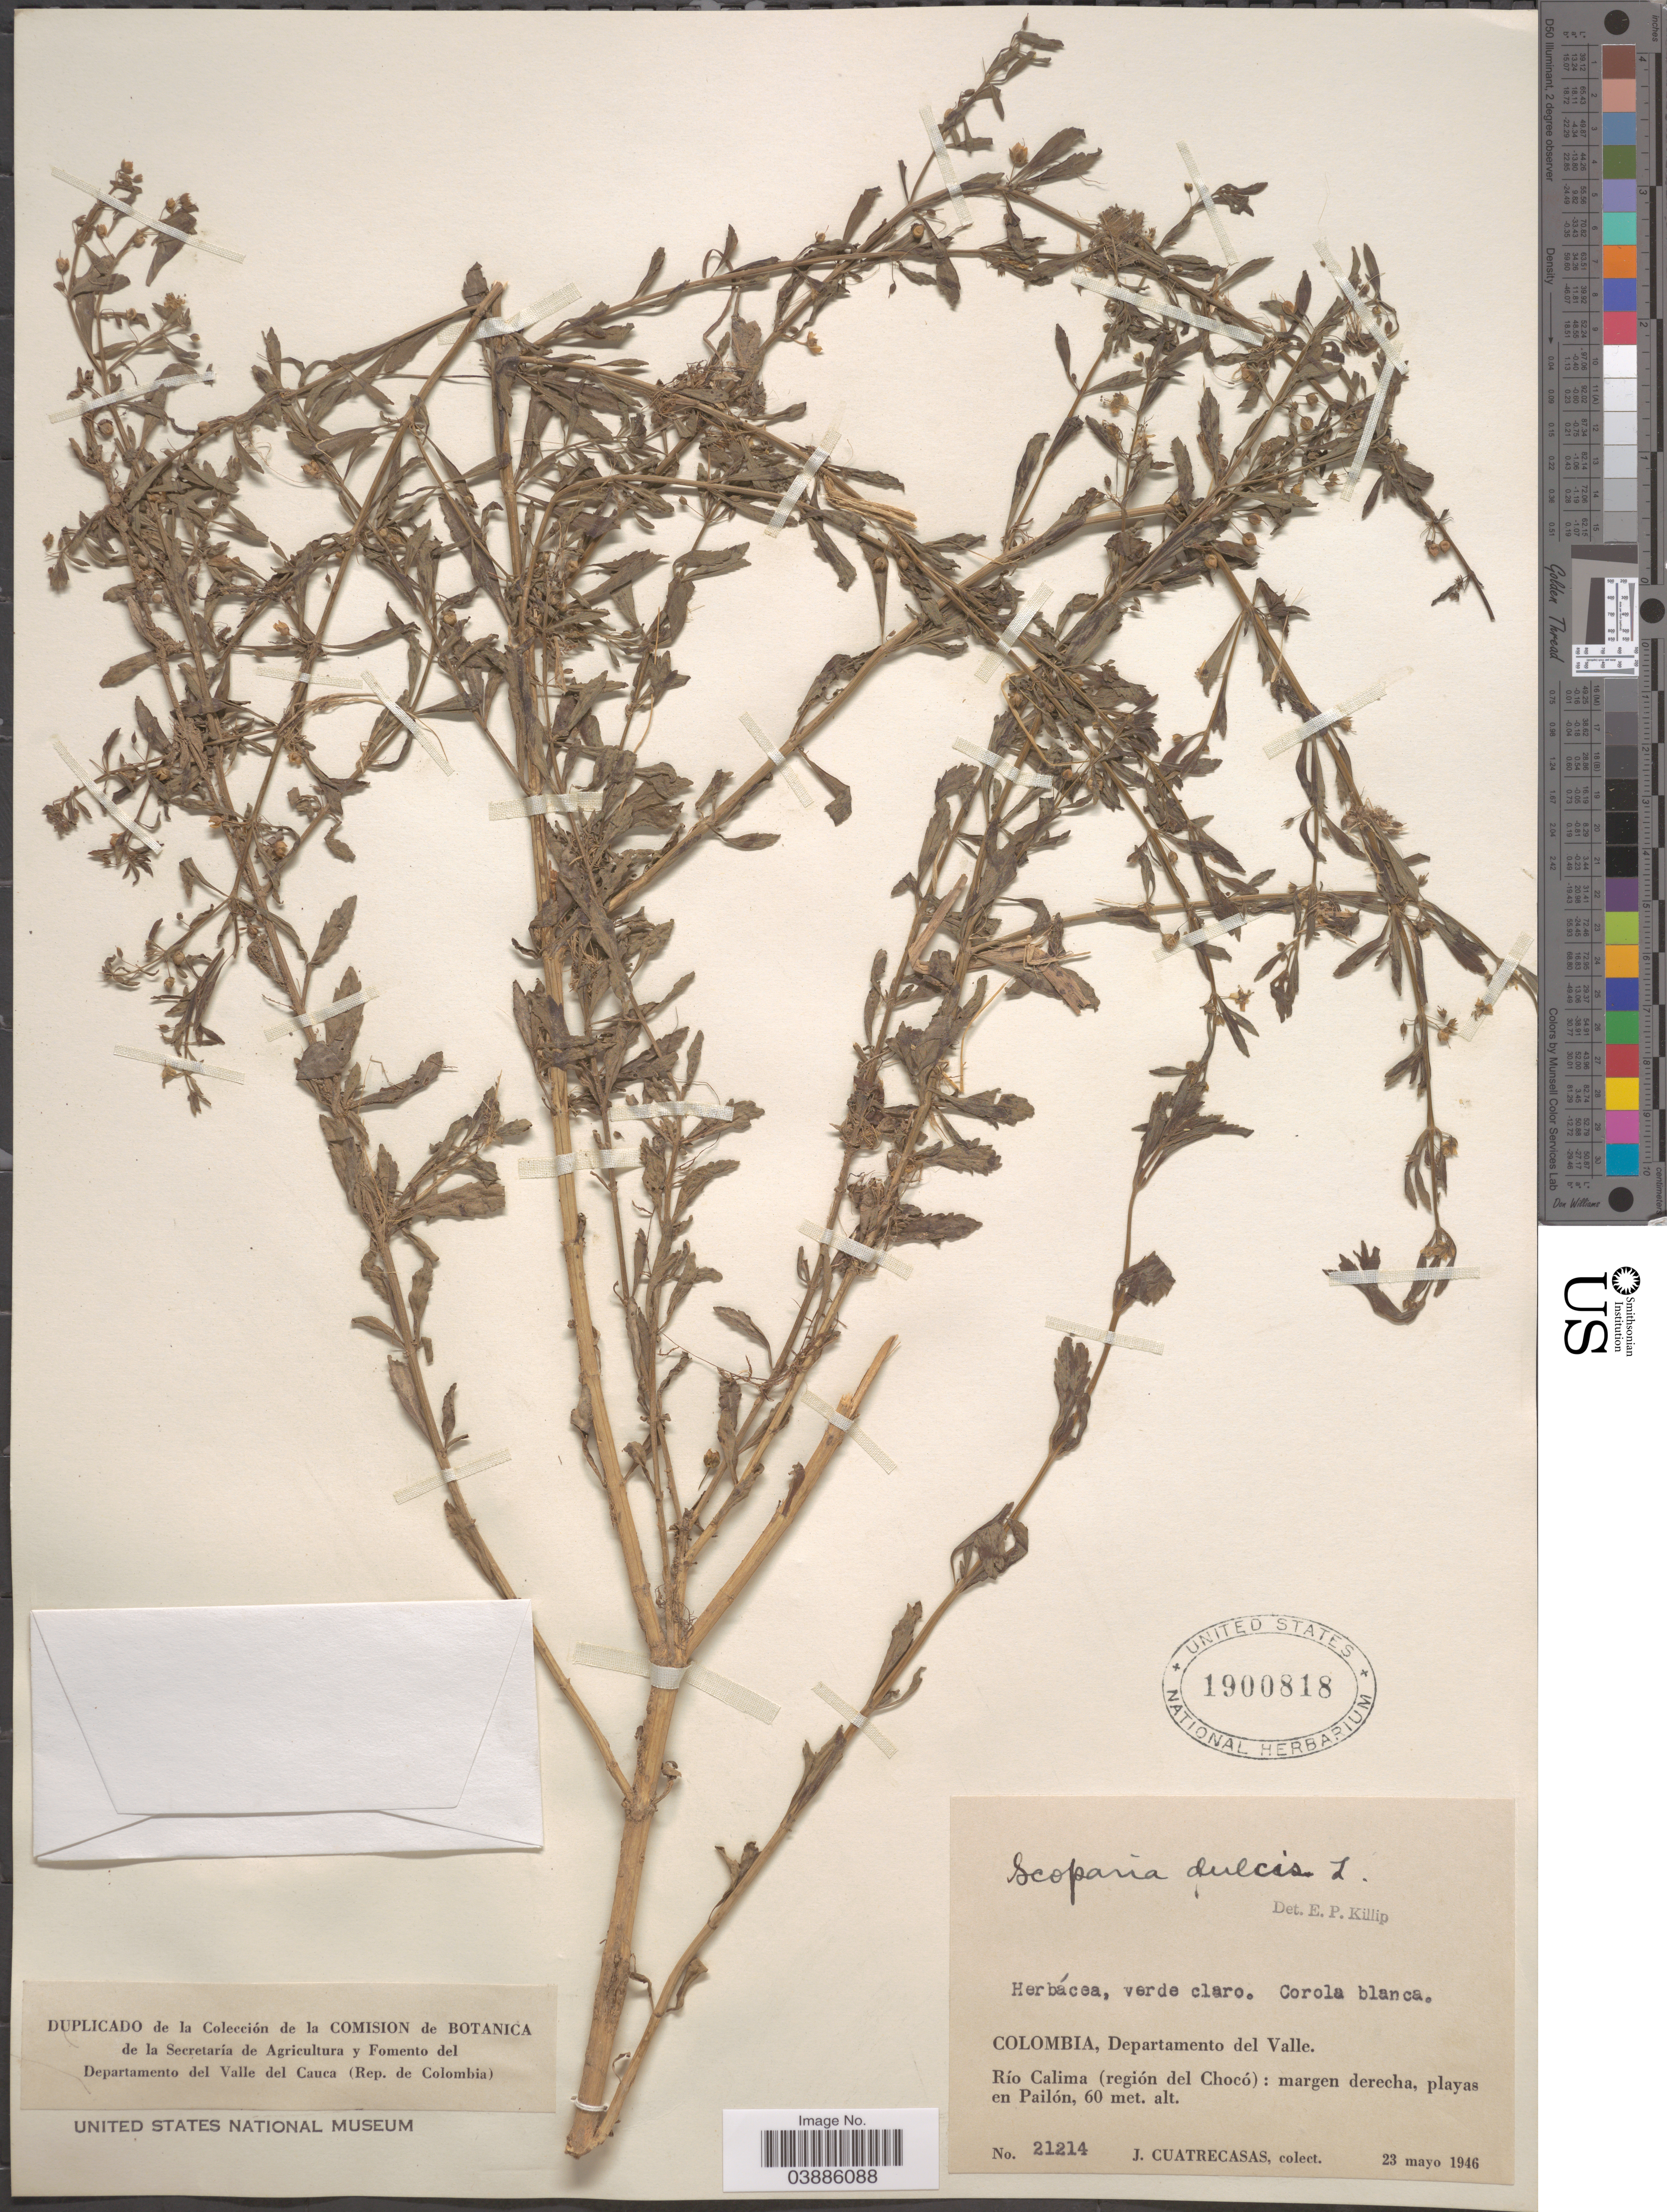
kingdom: Plantae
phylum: Tracheophyta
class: Magnoliopsida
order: Lamiales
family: Plantaginaceae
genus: Scoparia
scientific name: Scoparia dulcis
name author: L.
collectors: J. Cuatrecasas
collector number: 21214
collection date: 1946-05-23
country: Colombia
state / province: Valle del Cauca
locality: Departamento del Valle. Río Calima (región del Chocó): margen derecha, playas en Pailón.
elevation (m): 60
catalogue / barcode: US 1900818